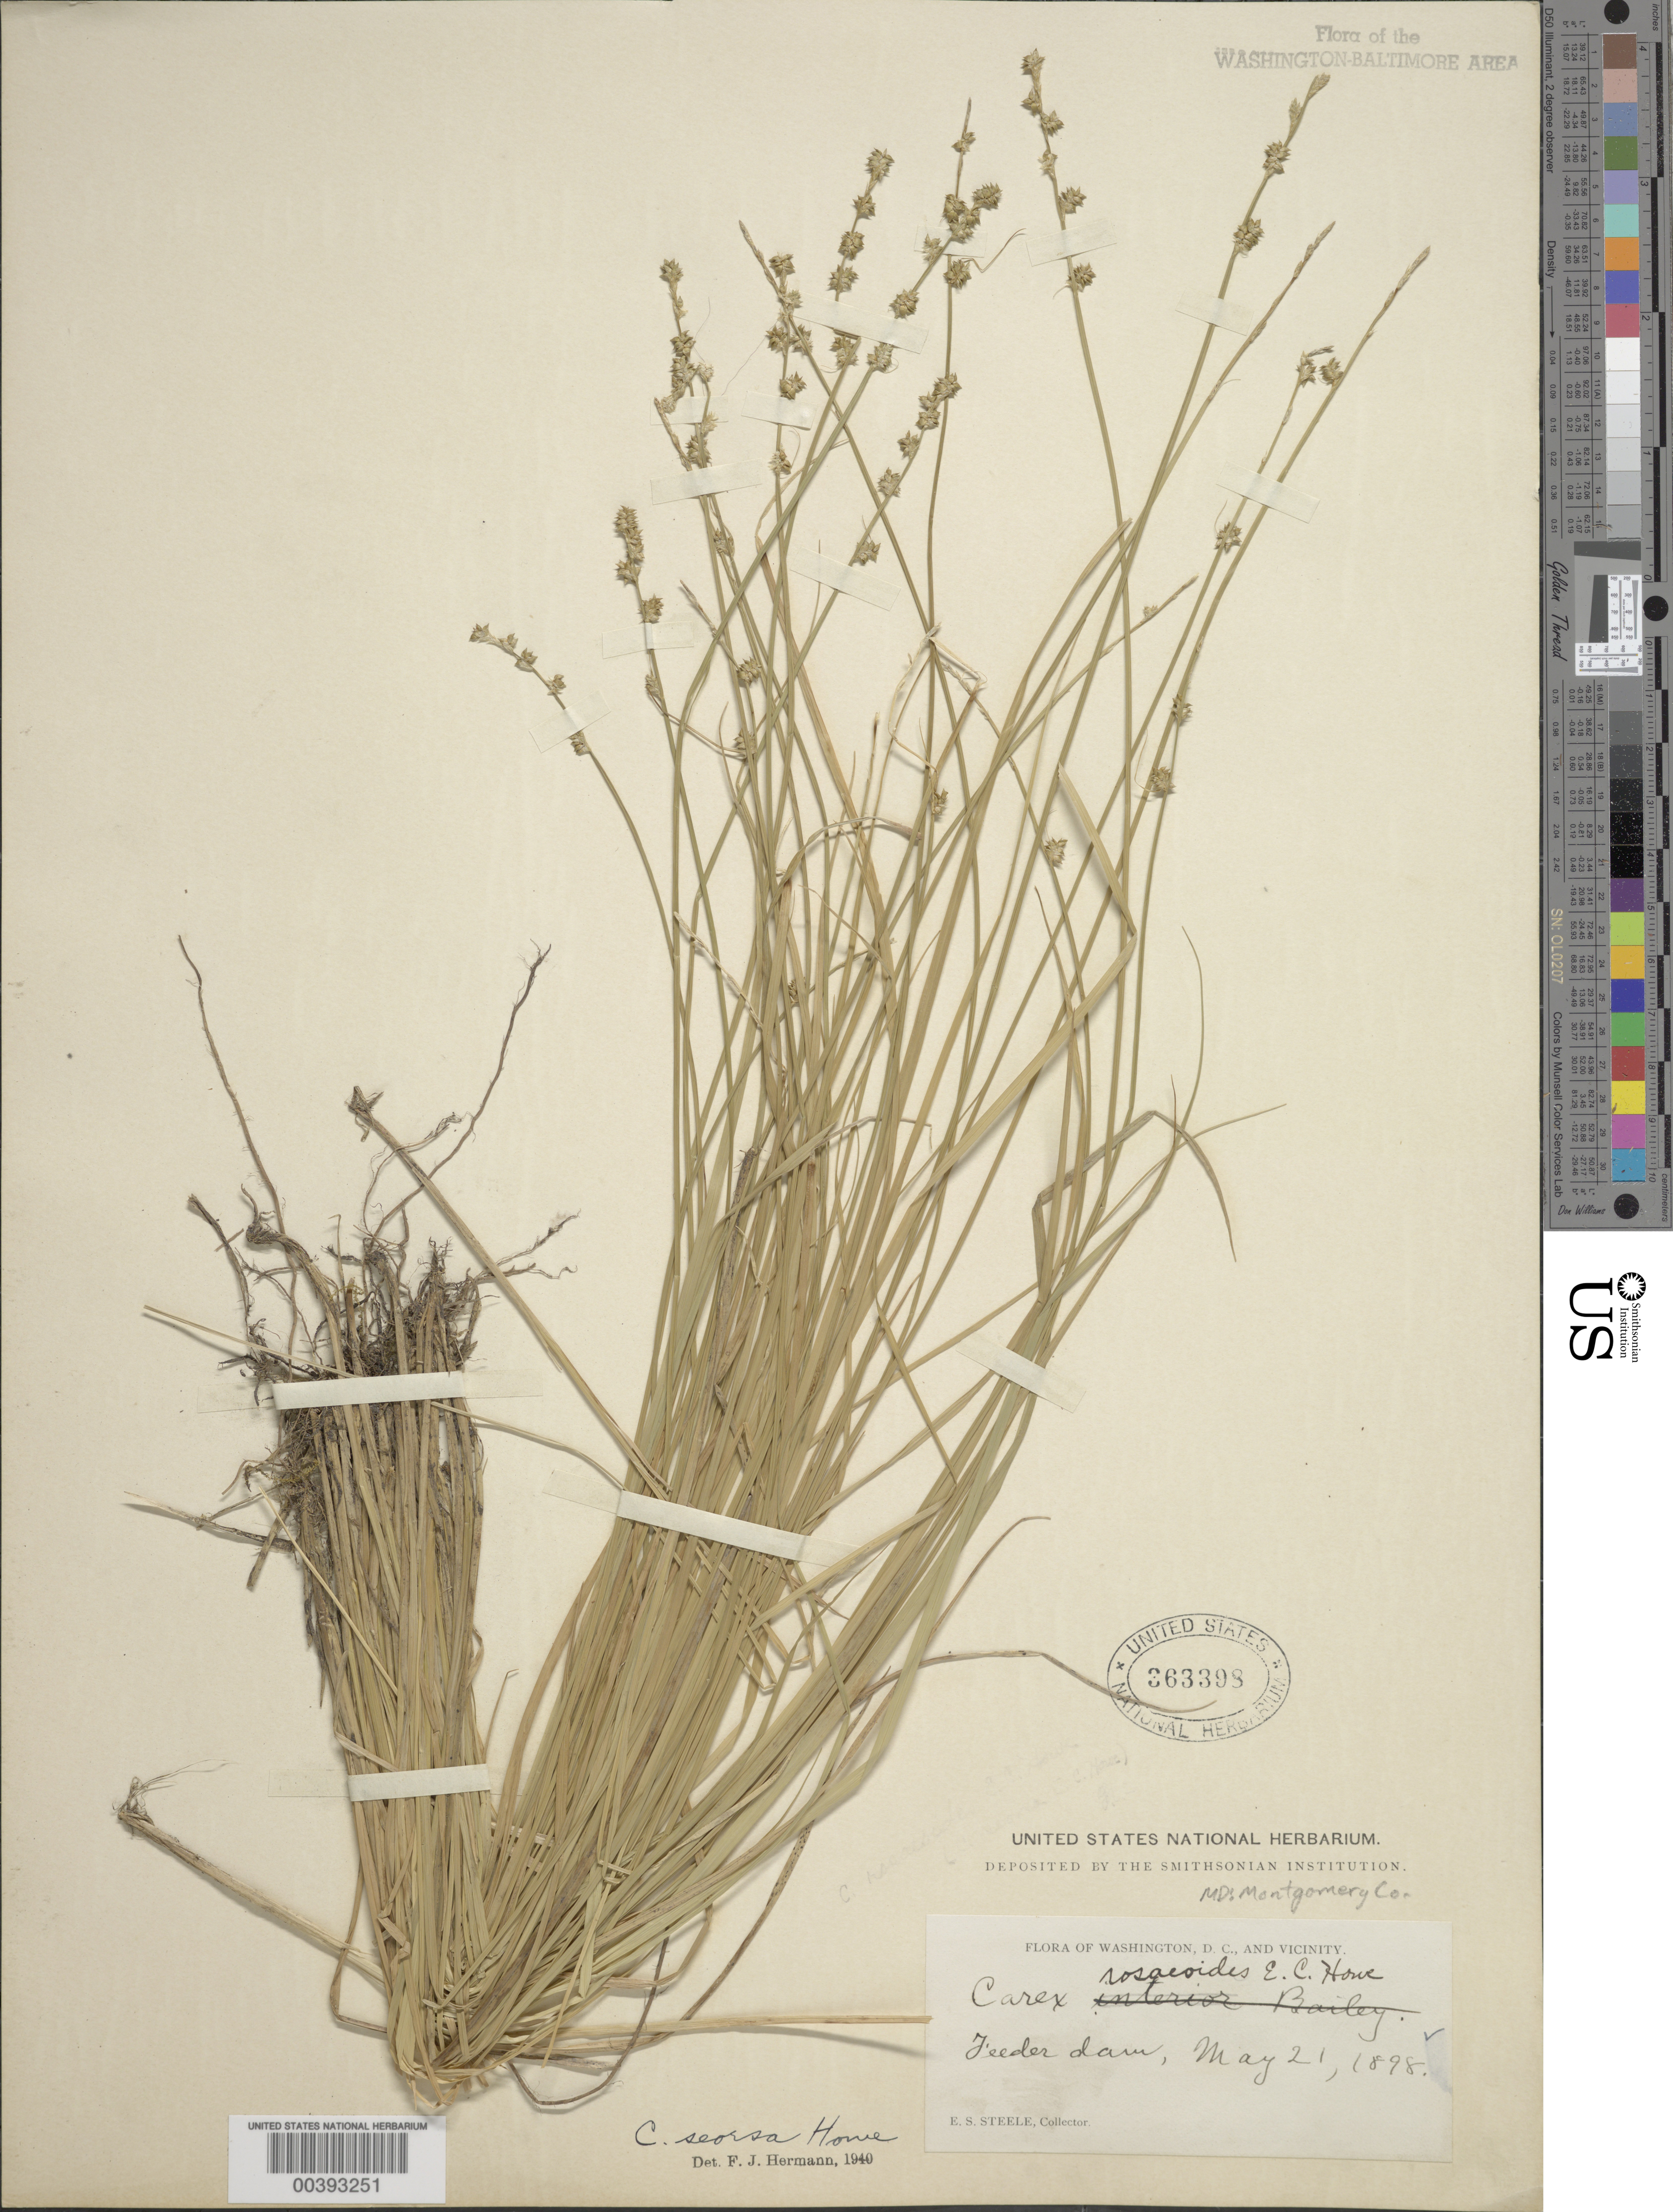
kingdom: Plantae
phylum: Tracheophyta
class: Liliopsida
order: Poales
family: Cyperaceae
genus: Carex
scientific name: Carex seorsa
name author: Howe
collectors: E. Steele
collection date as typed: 21 May 1898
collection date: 1898-05-21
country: United States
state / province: Maryland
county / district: Montgomery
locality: Feeder Dam C. & O. Canal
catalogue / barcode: US 363398